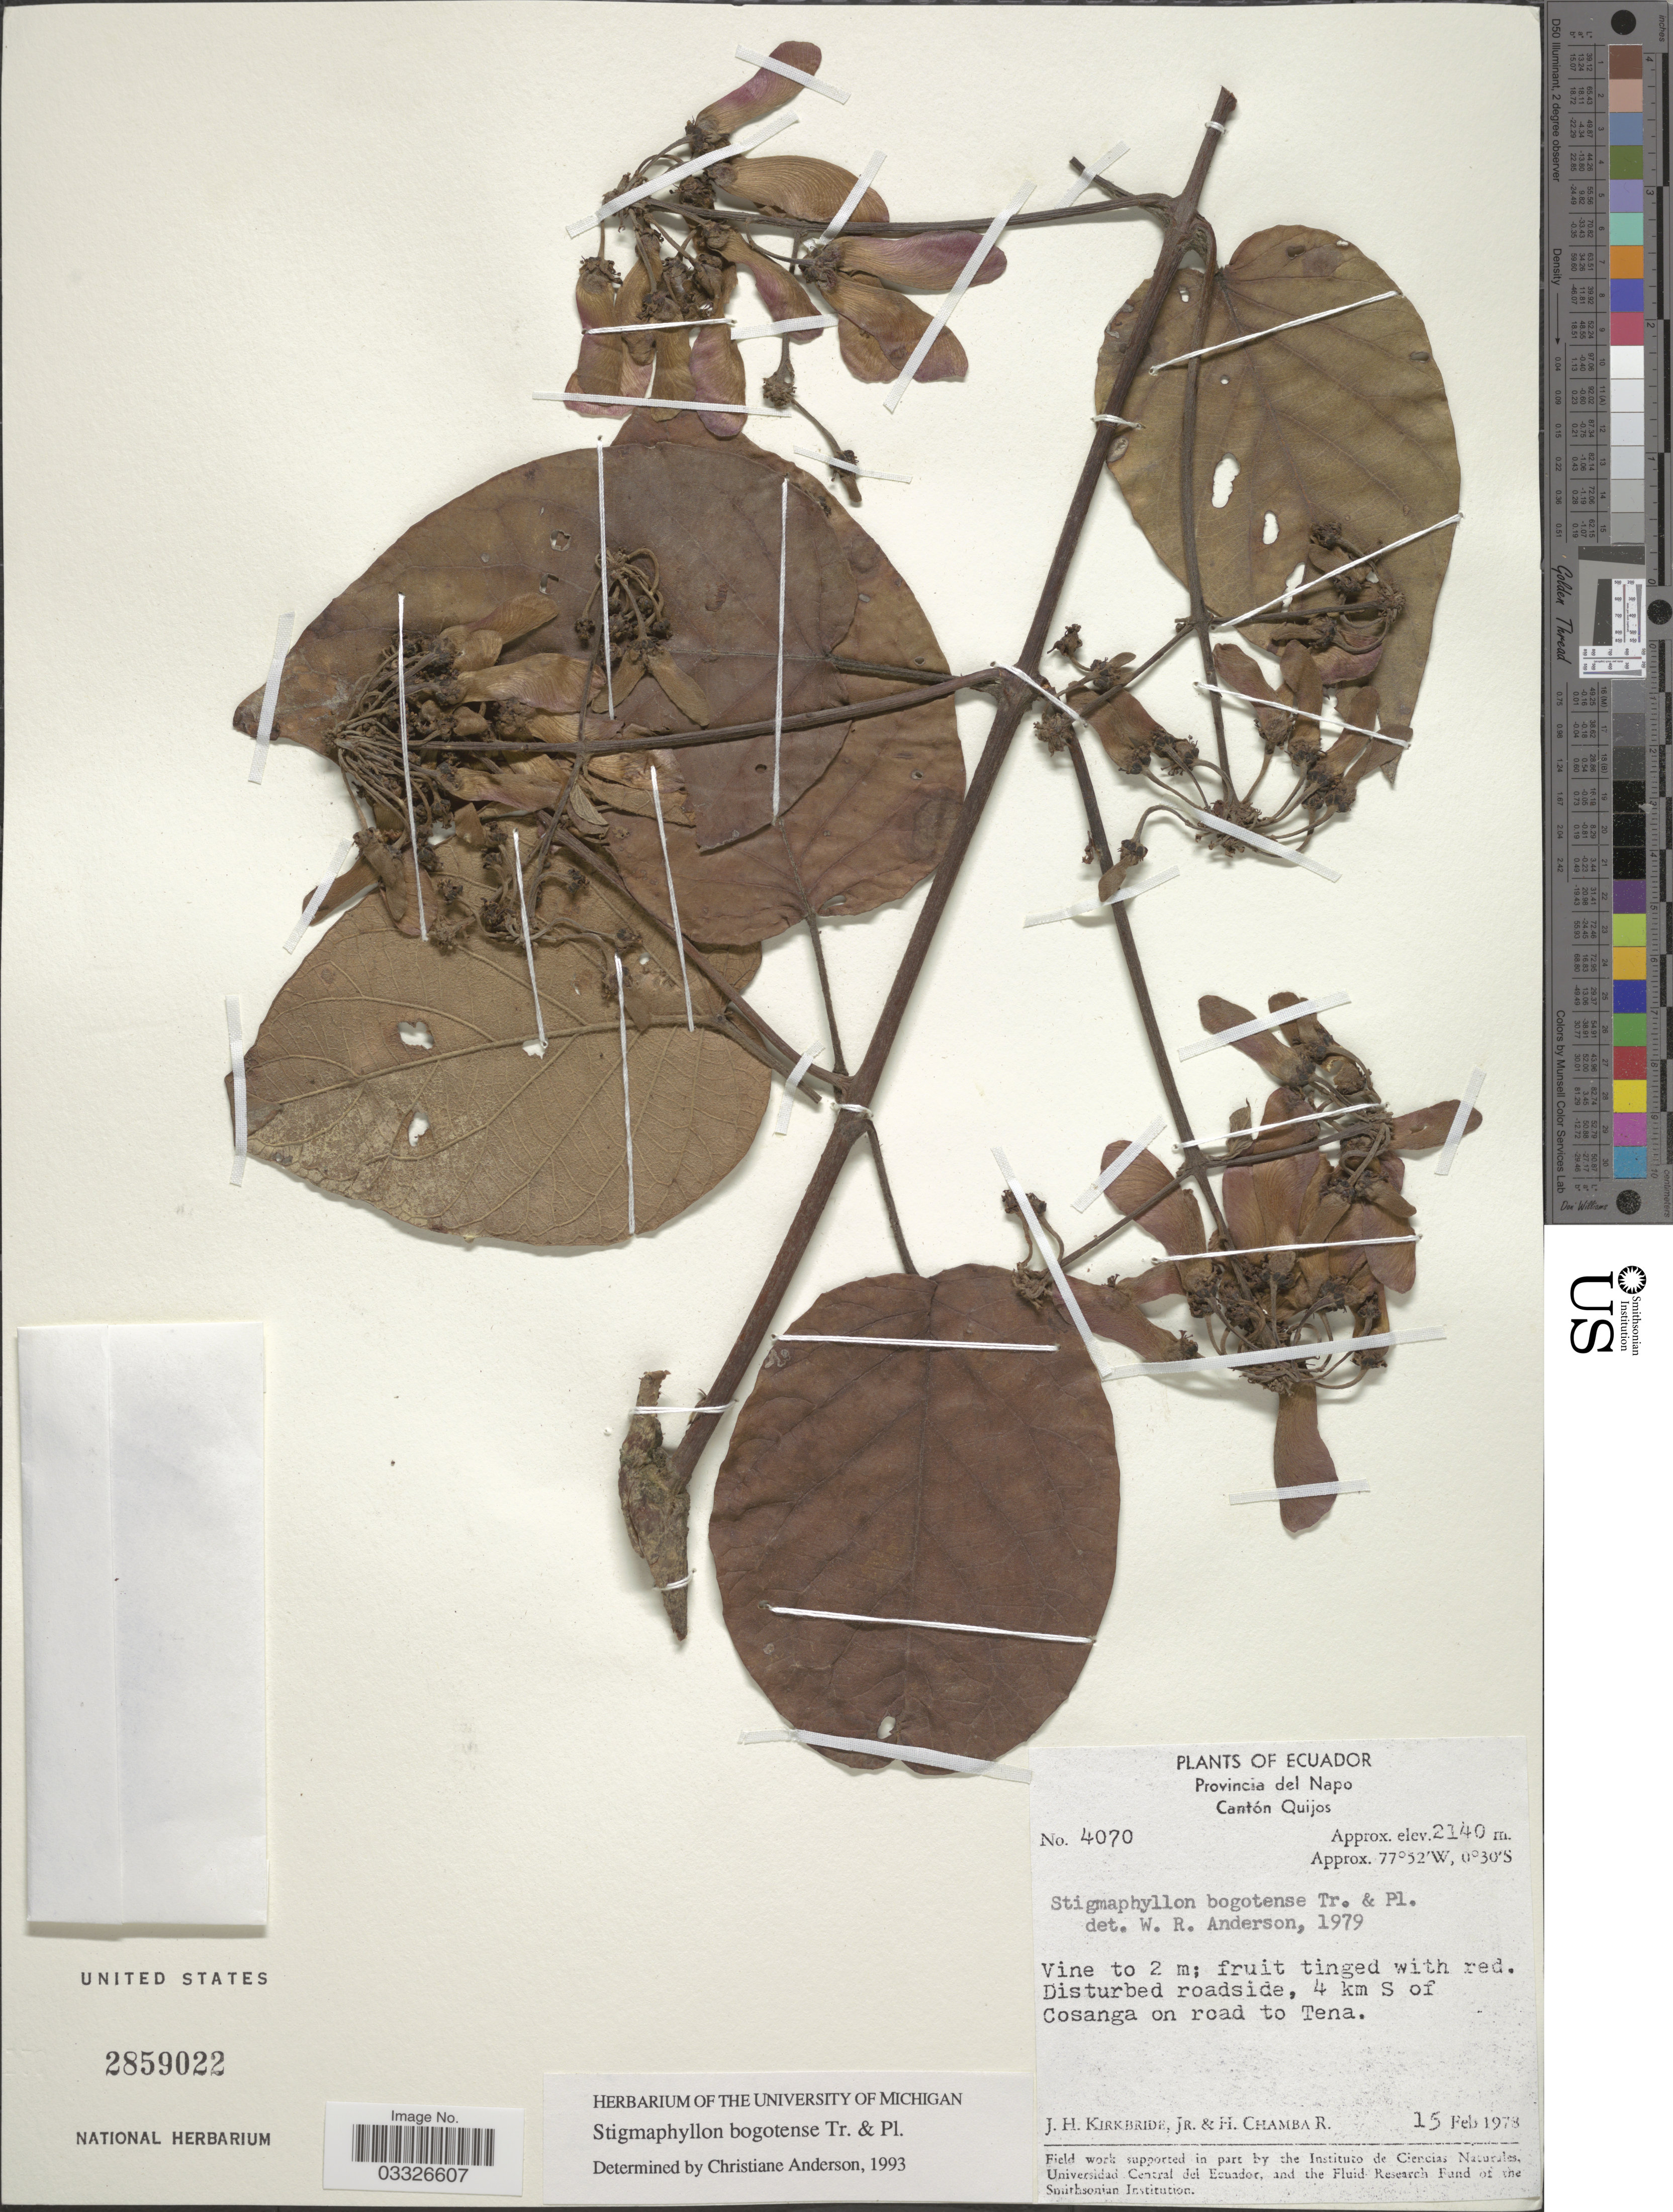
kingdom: Plantae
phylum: Tracheophyta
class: Magnoliopsida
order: Malpighiales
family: Malpighiaceae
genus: Stigmaphyllon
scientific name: Stigmaphyllon bogotense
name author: Triana & Planch.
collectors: J. H. Kirkbride & H. Chamba R.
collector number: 4070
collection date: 1978-02-15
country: Ecuador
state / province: Napo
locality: Cantón Quijos. Disturbed roadside, 4 km S of Cosanga on road to Tena.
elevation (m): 2140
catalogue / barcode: US 2859022